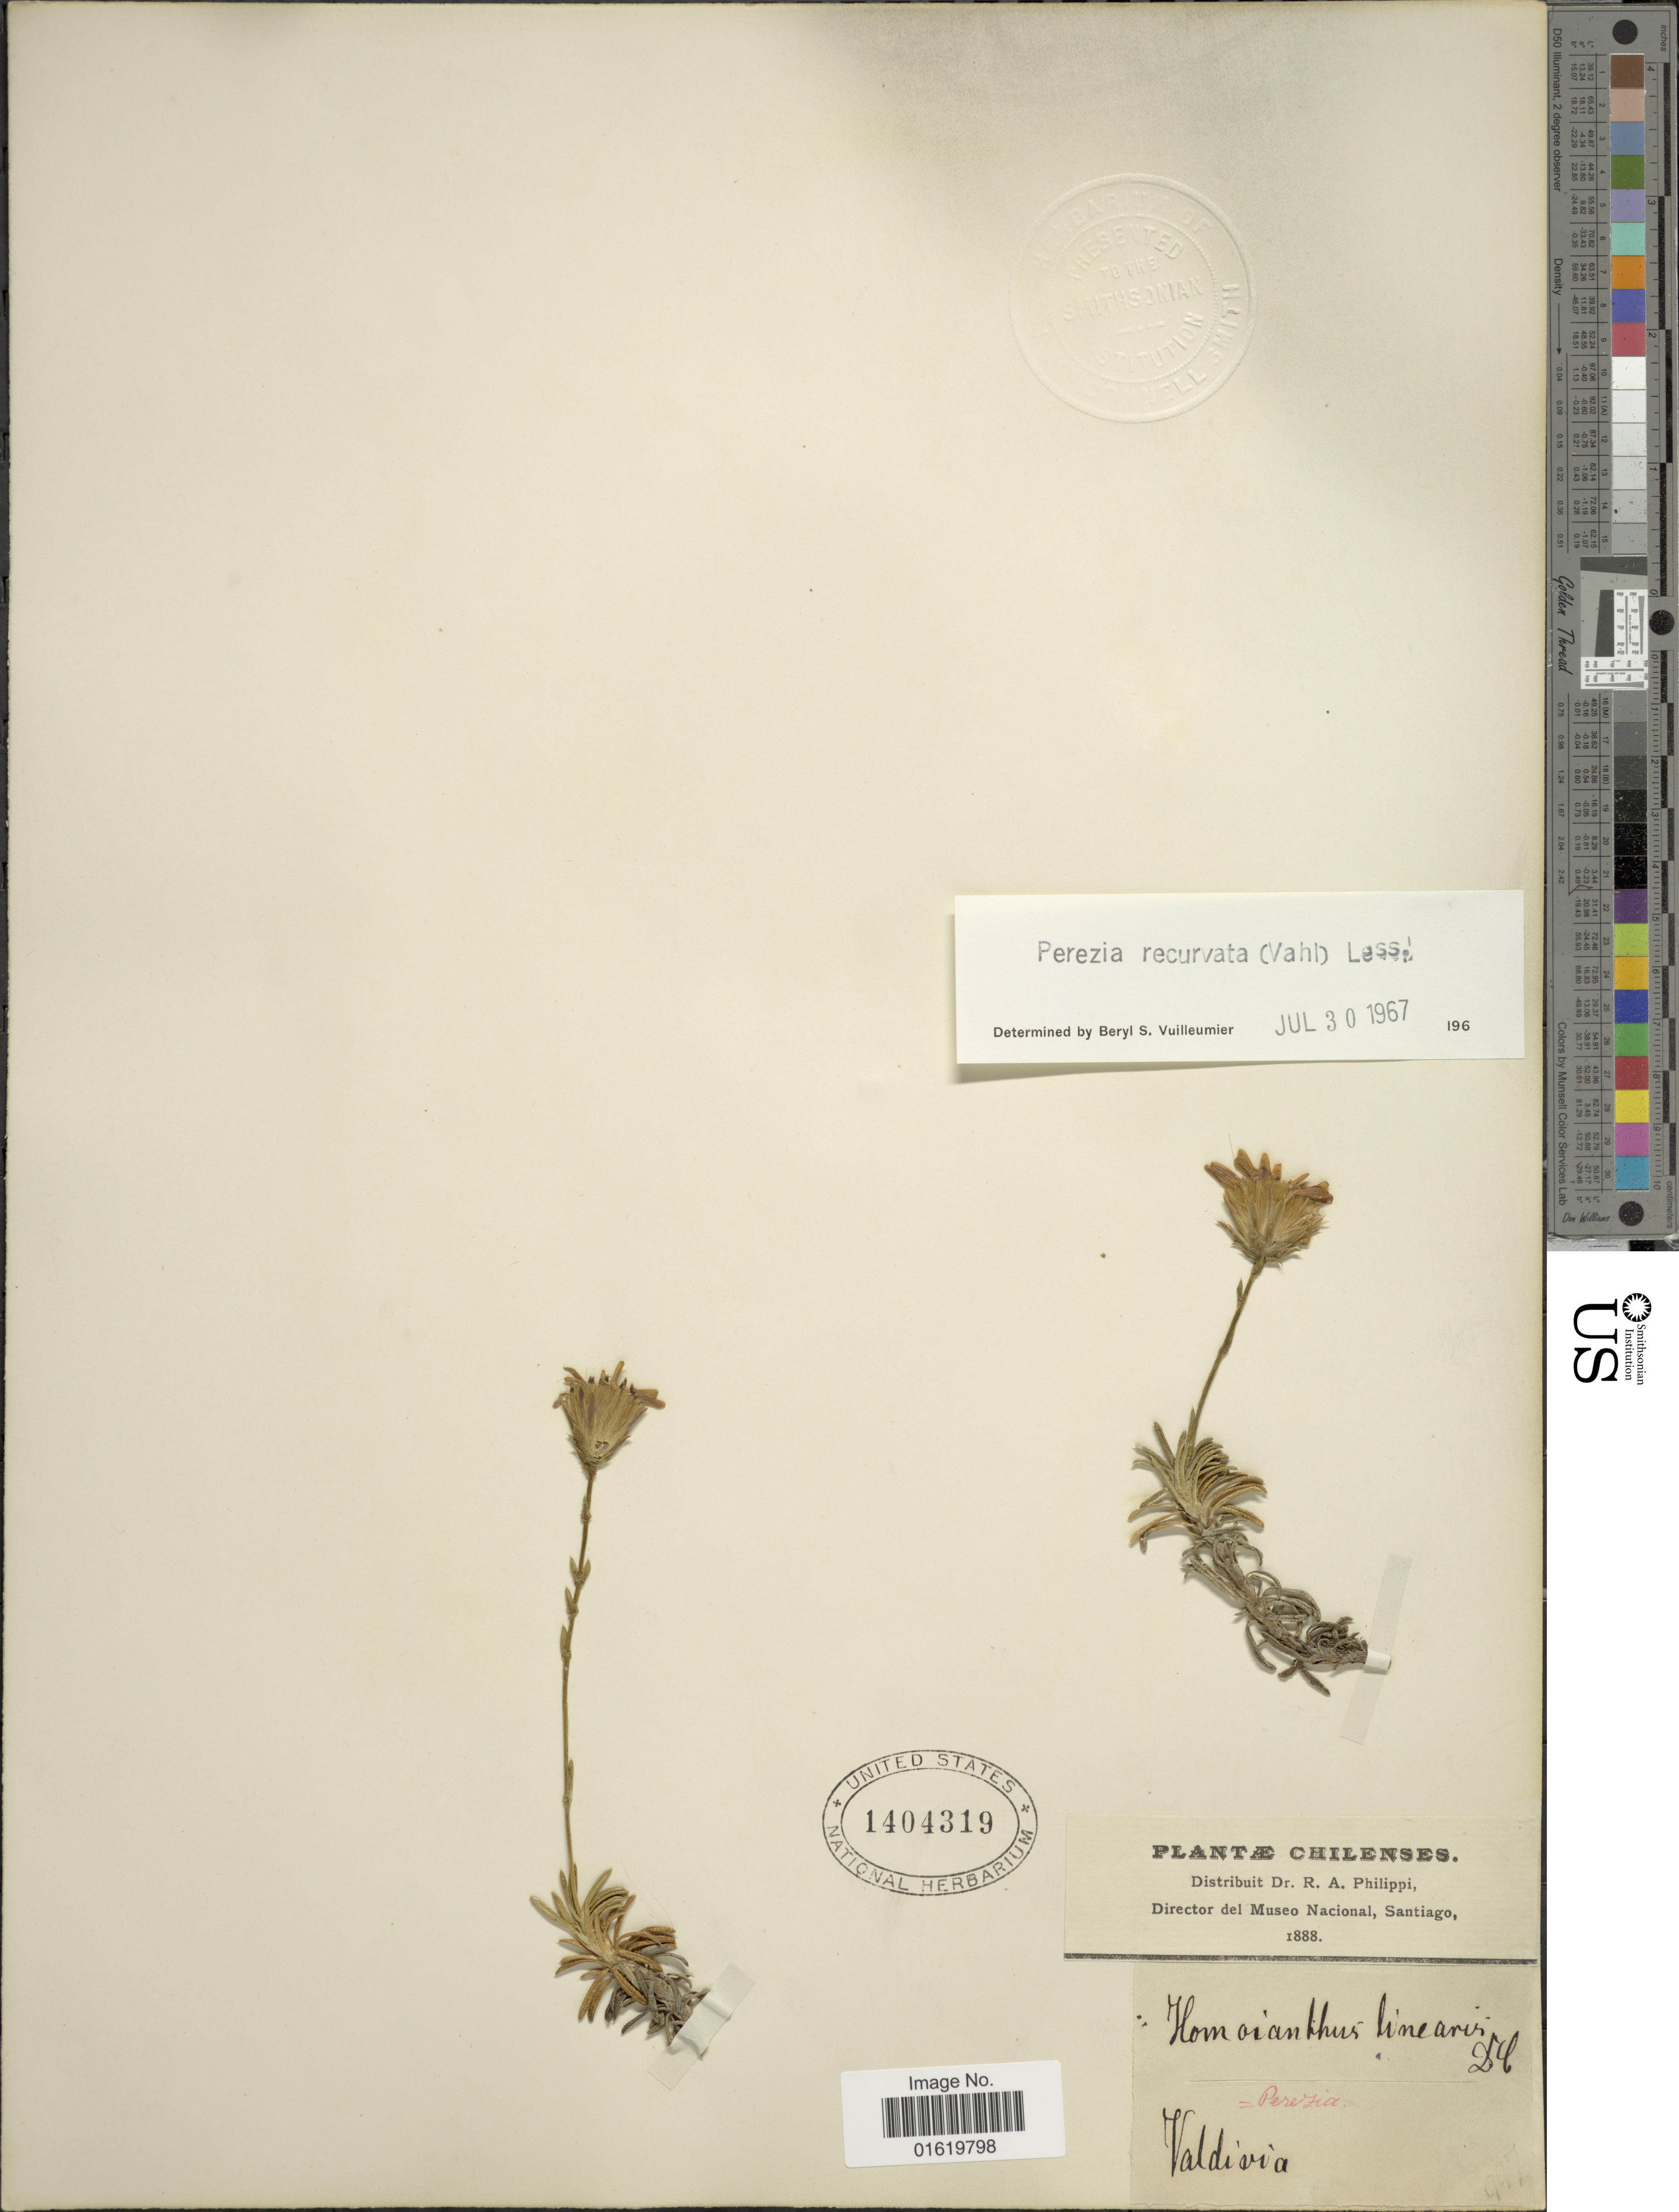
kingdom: Plantae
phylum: Tracheophyta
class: Magnoliopsida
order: Asterales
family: Asteraceae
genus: Perezia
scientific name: Perezia recurvata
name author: Less.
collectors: R. A. Philippi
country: Chile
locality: Valdivia.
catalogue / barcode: US 1404319